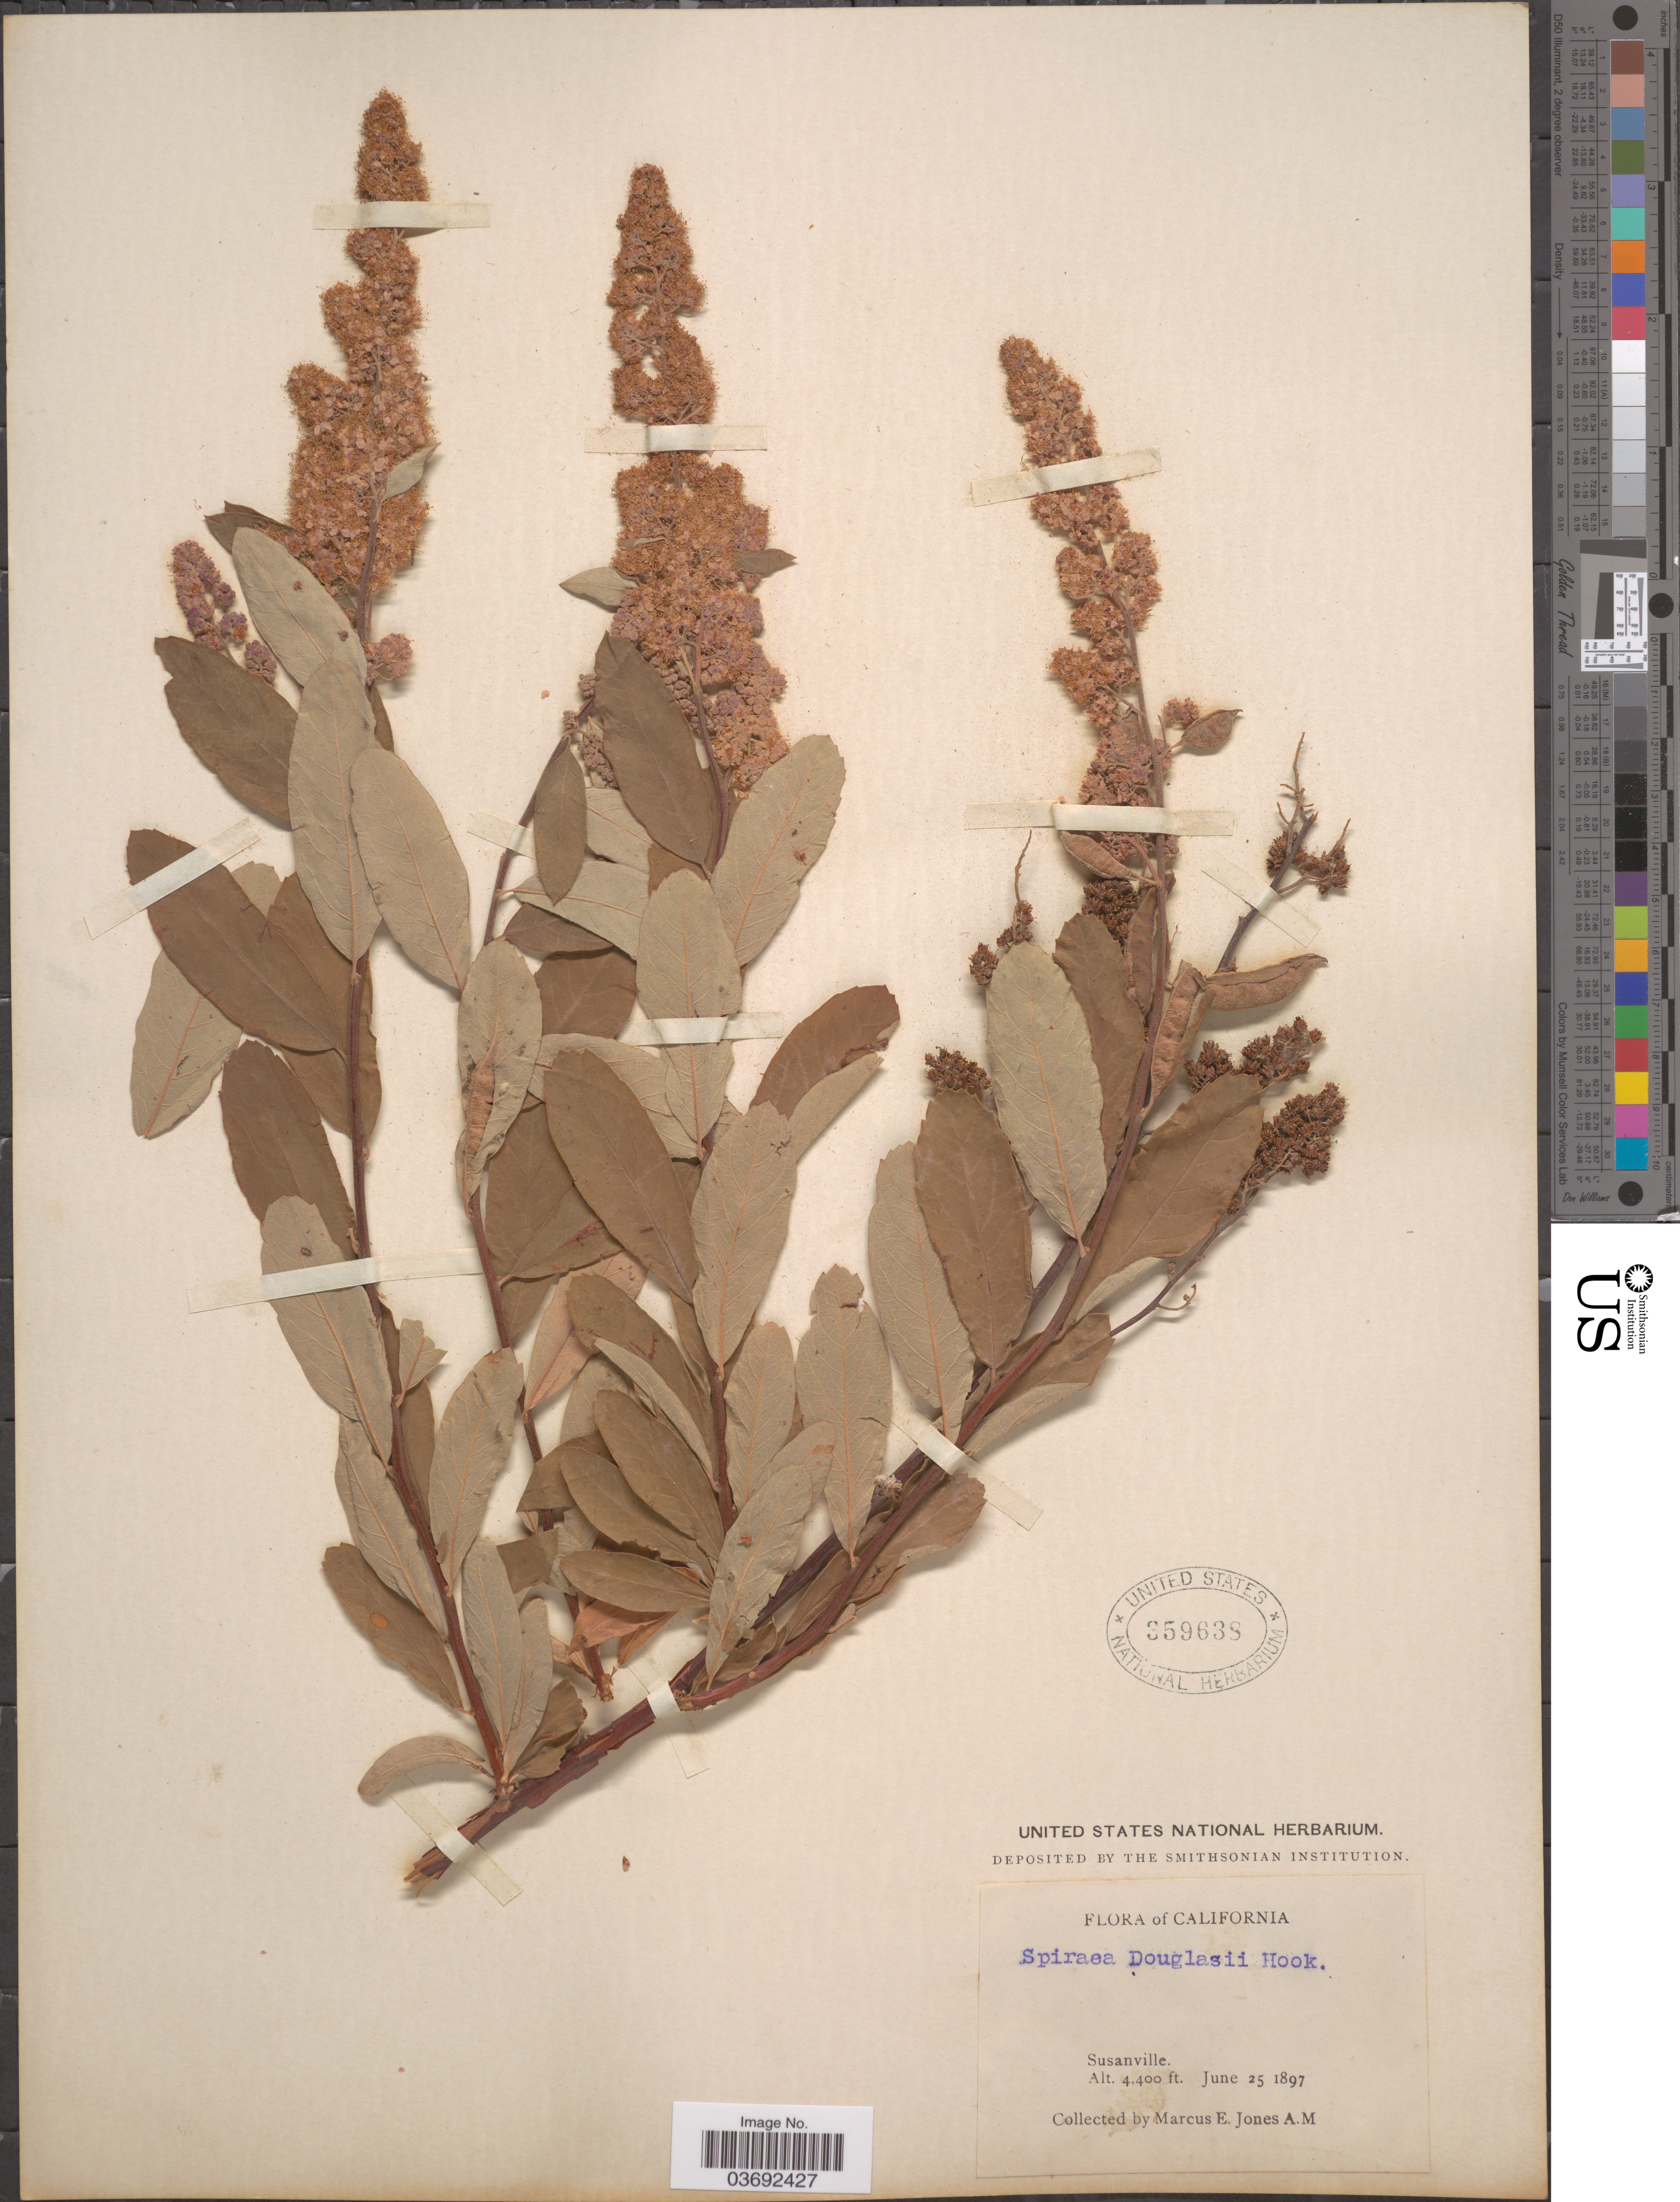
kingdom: Plantae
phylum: Tracheophyta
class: Magnoliopsida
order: Rosales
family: Rosaceae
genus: Spiraea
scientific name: Spiraea douglasii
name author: Hook.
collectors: M. E. Jones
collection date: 1897-06-25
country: United States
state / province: California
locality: Susanville.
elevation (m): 1341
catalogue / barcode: US 359638